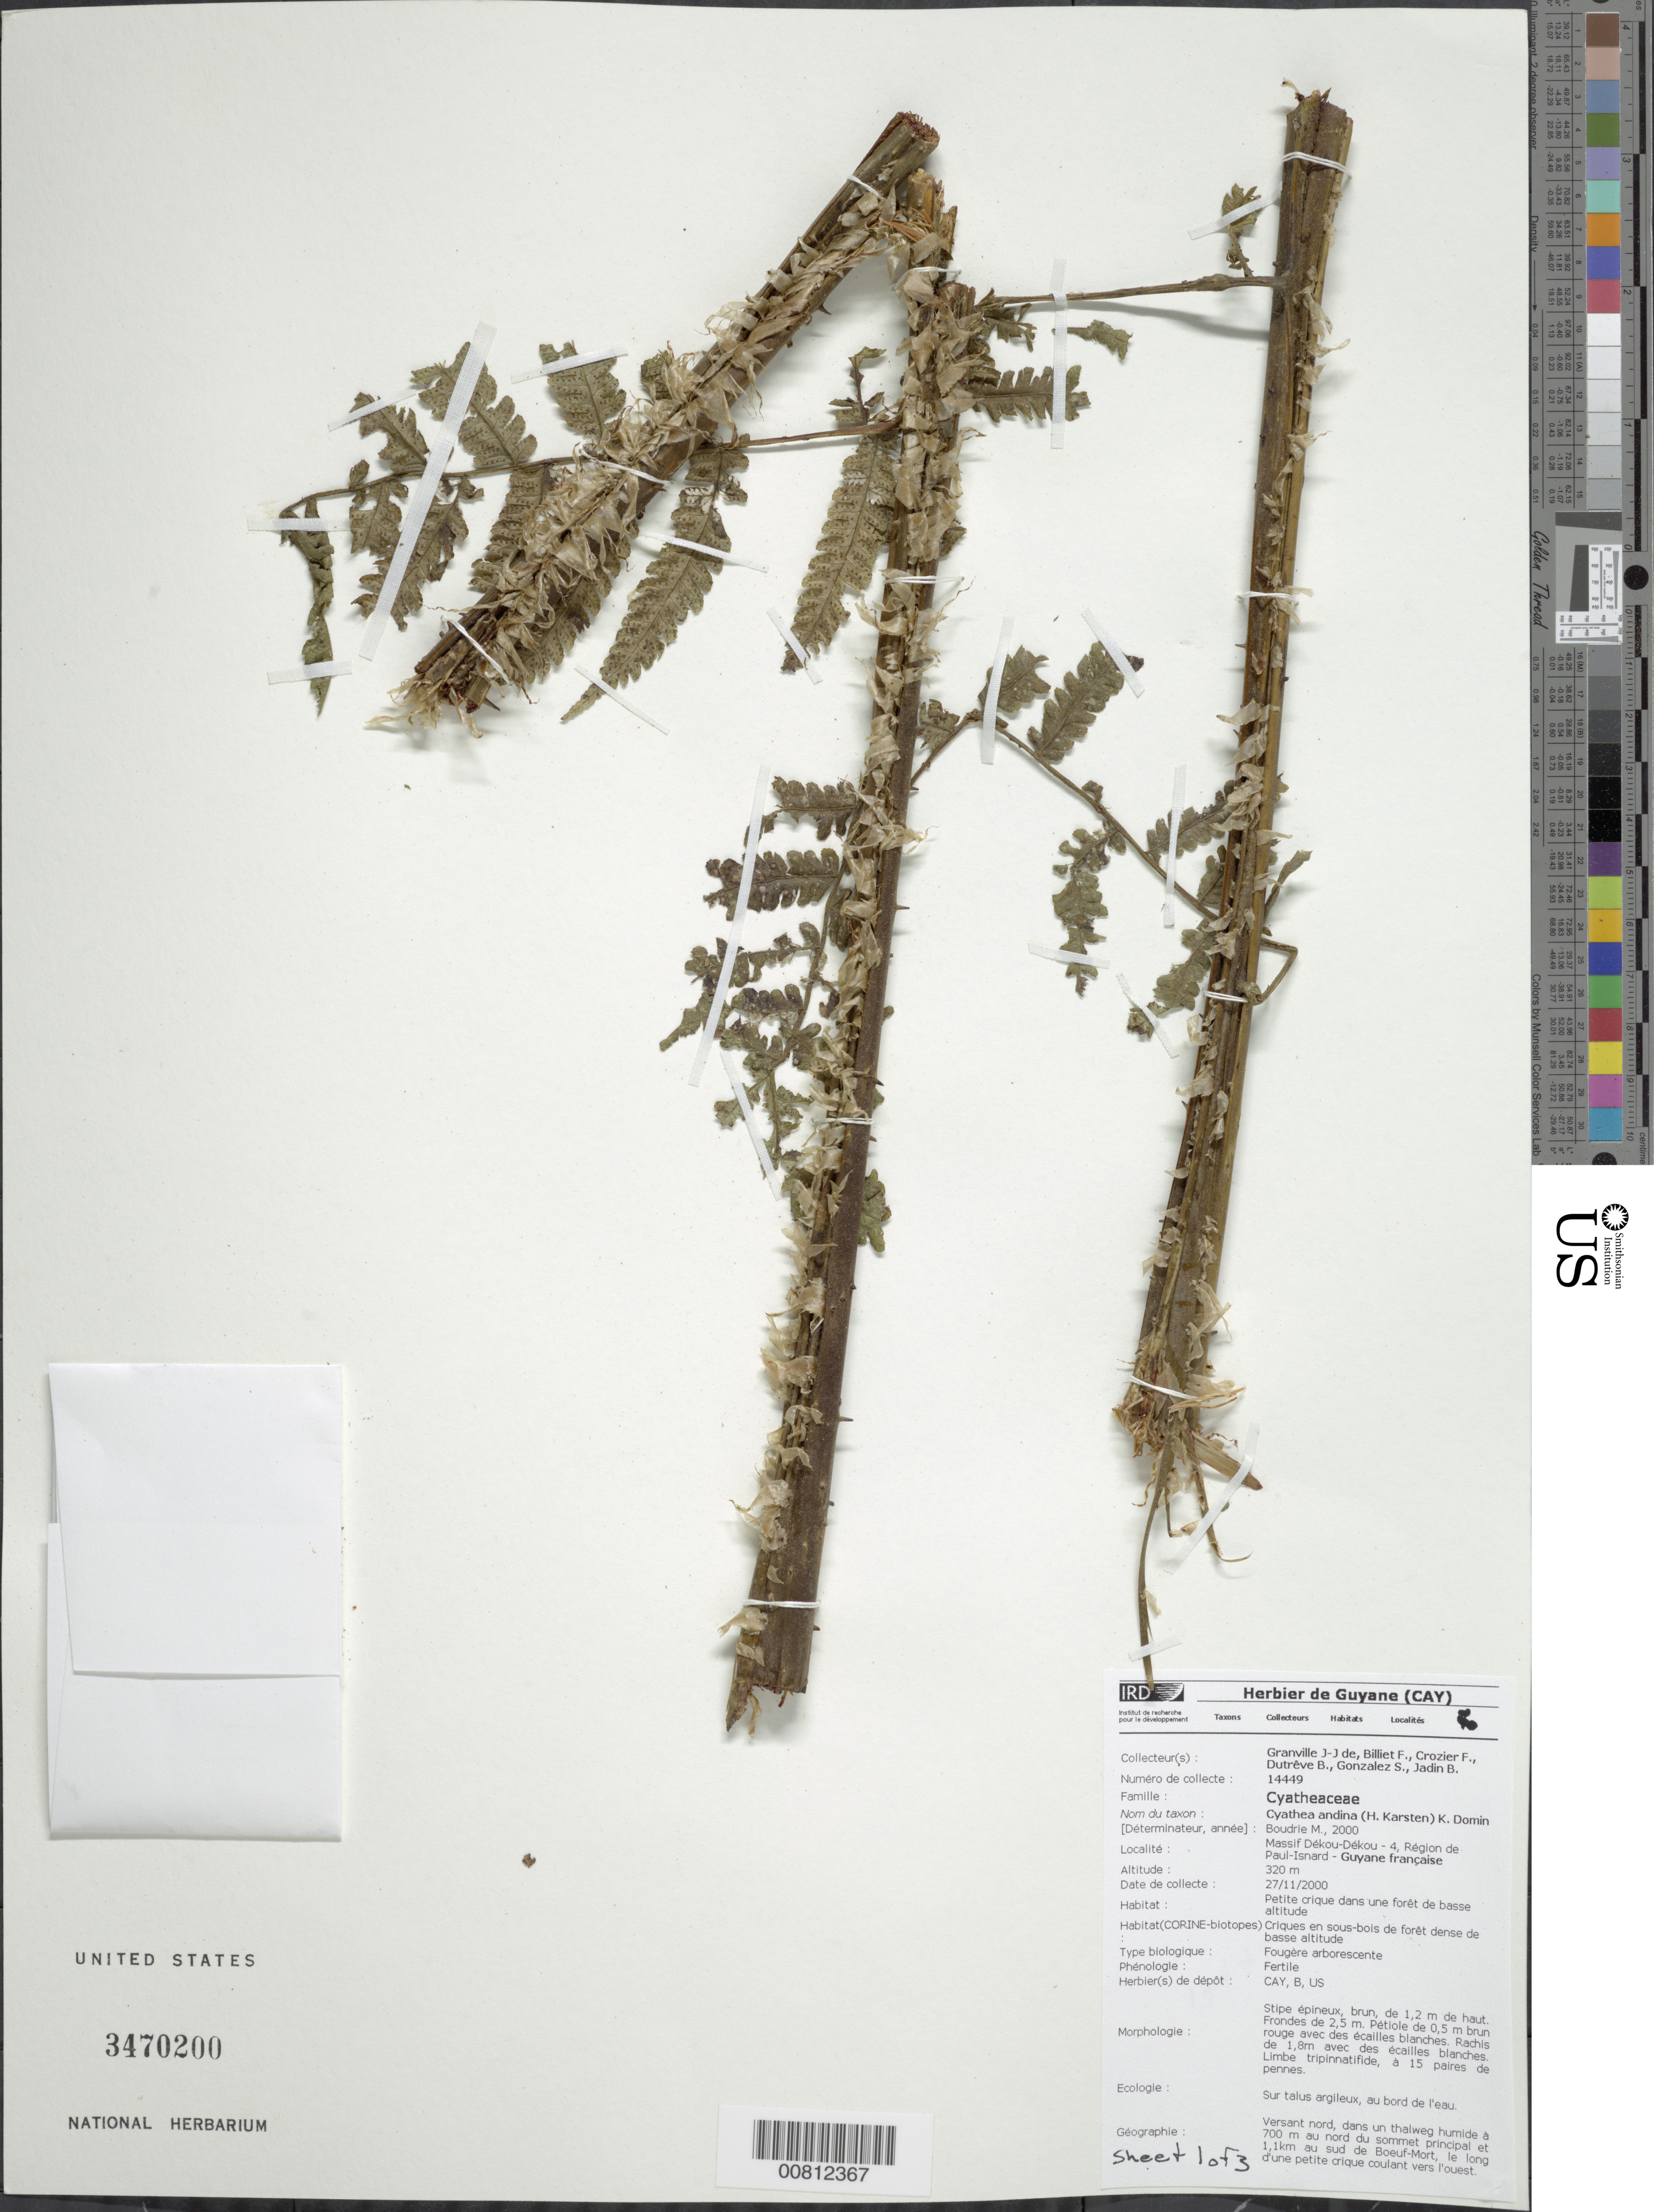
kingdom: Plantae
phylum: Tracheophyta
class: Polypodiopsida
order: Cyatheales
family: Cyatheaceae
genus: Cyathea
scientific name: Cyathea andina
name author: Domin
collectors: J.-J. de Granville, F. Billiet, F. Crozier, B. Dutrêve & et al.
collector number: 14449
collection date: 2000-11-27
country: French Guiana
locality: Massif Dékou-Dékou-4, Région de Paul-Isnard-Guyane française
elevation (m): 320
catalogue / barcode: US 3470200